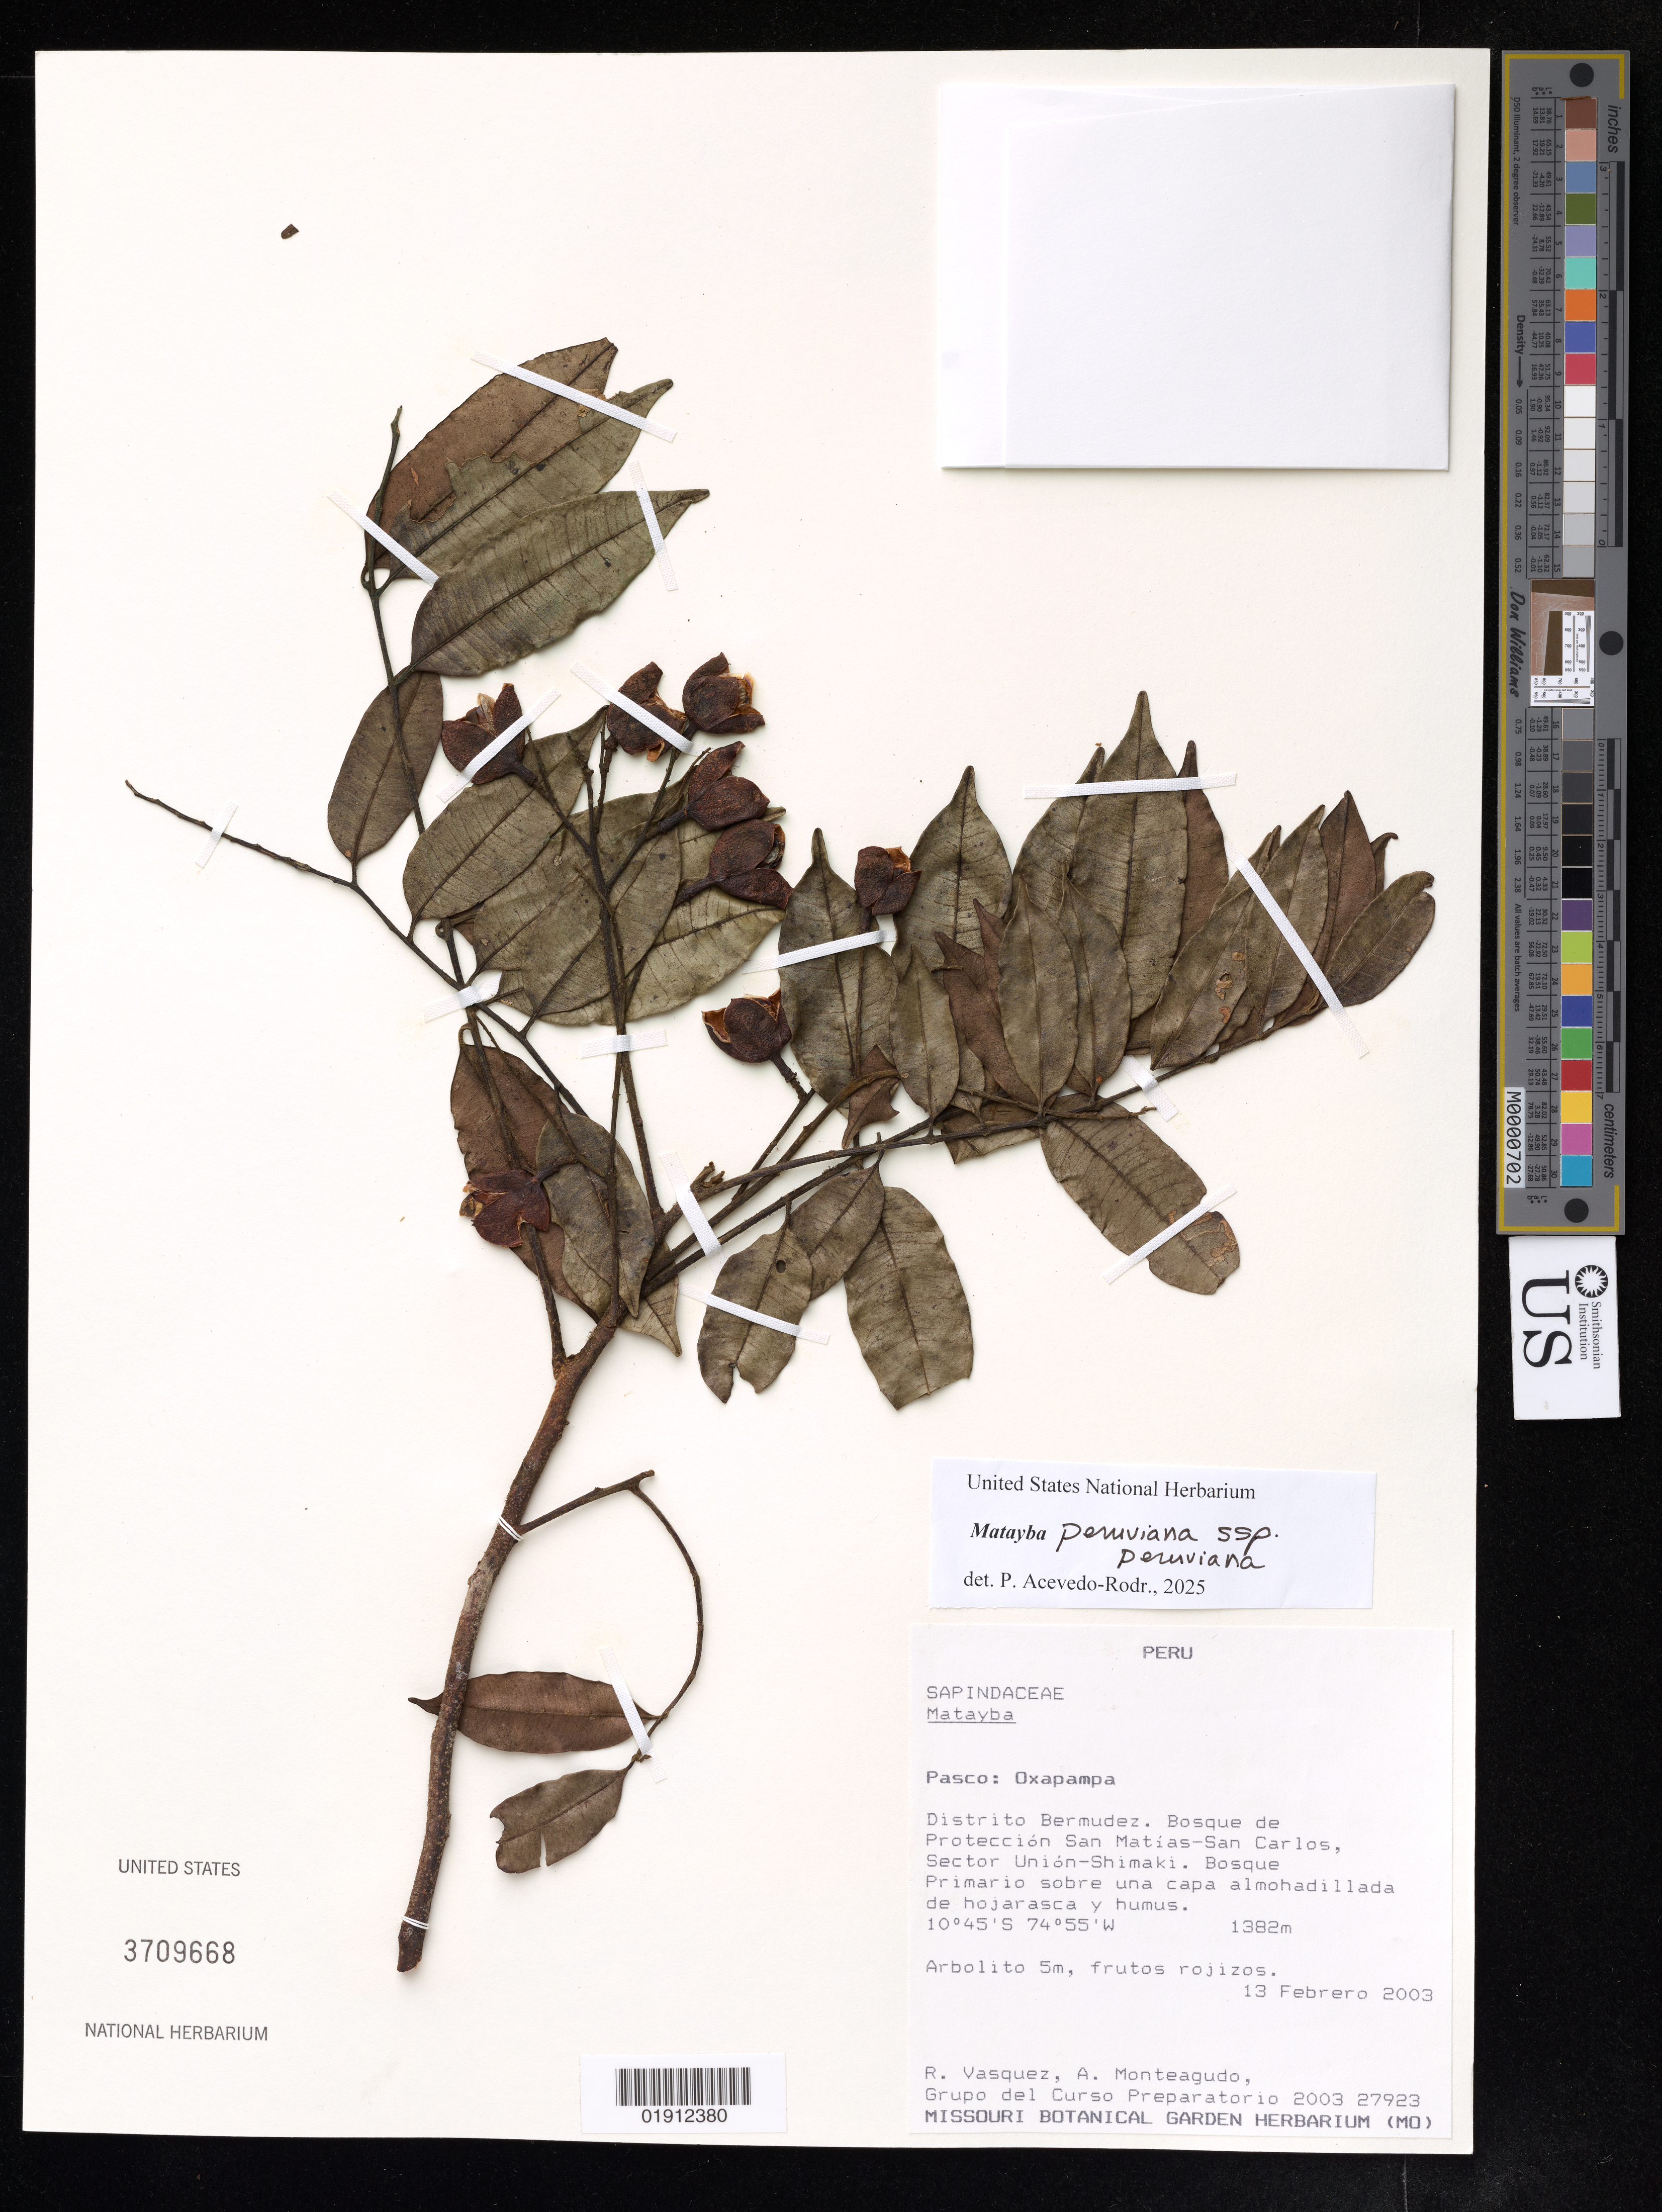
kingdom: Plantae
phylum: Tracheophyta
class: Magnoliopsida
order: Sapindales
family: Sapindaceae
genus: Matayba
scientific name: Matayba peruviana subsp. peruviana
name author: Radlk.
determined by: Acevedo-Rodriguez, P., (US), Smithsonian Institution - National Museum of Natural History (UNITED STATES)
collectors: R. Vásquez M. et al.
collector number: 27923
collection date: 2003-02-13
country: Peru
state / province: Pasco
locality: Oxapampa. Distrito Bermudez. Bosque de Protección San Matías-San Carlos, Sector Unión-Shimaki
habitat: Bosque primario sobre una capa almohadillada de hojarasca y humus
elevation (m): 1382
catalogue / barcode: US 3709668